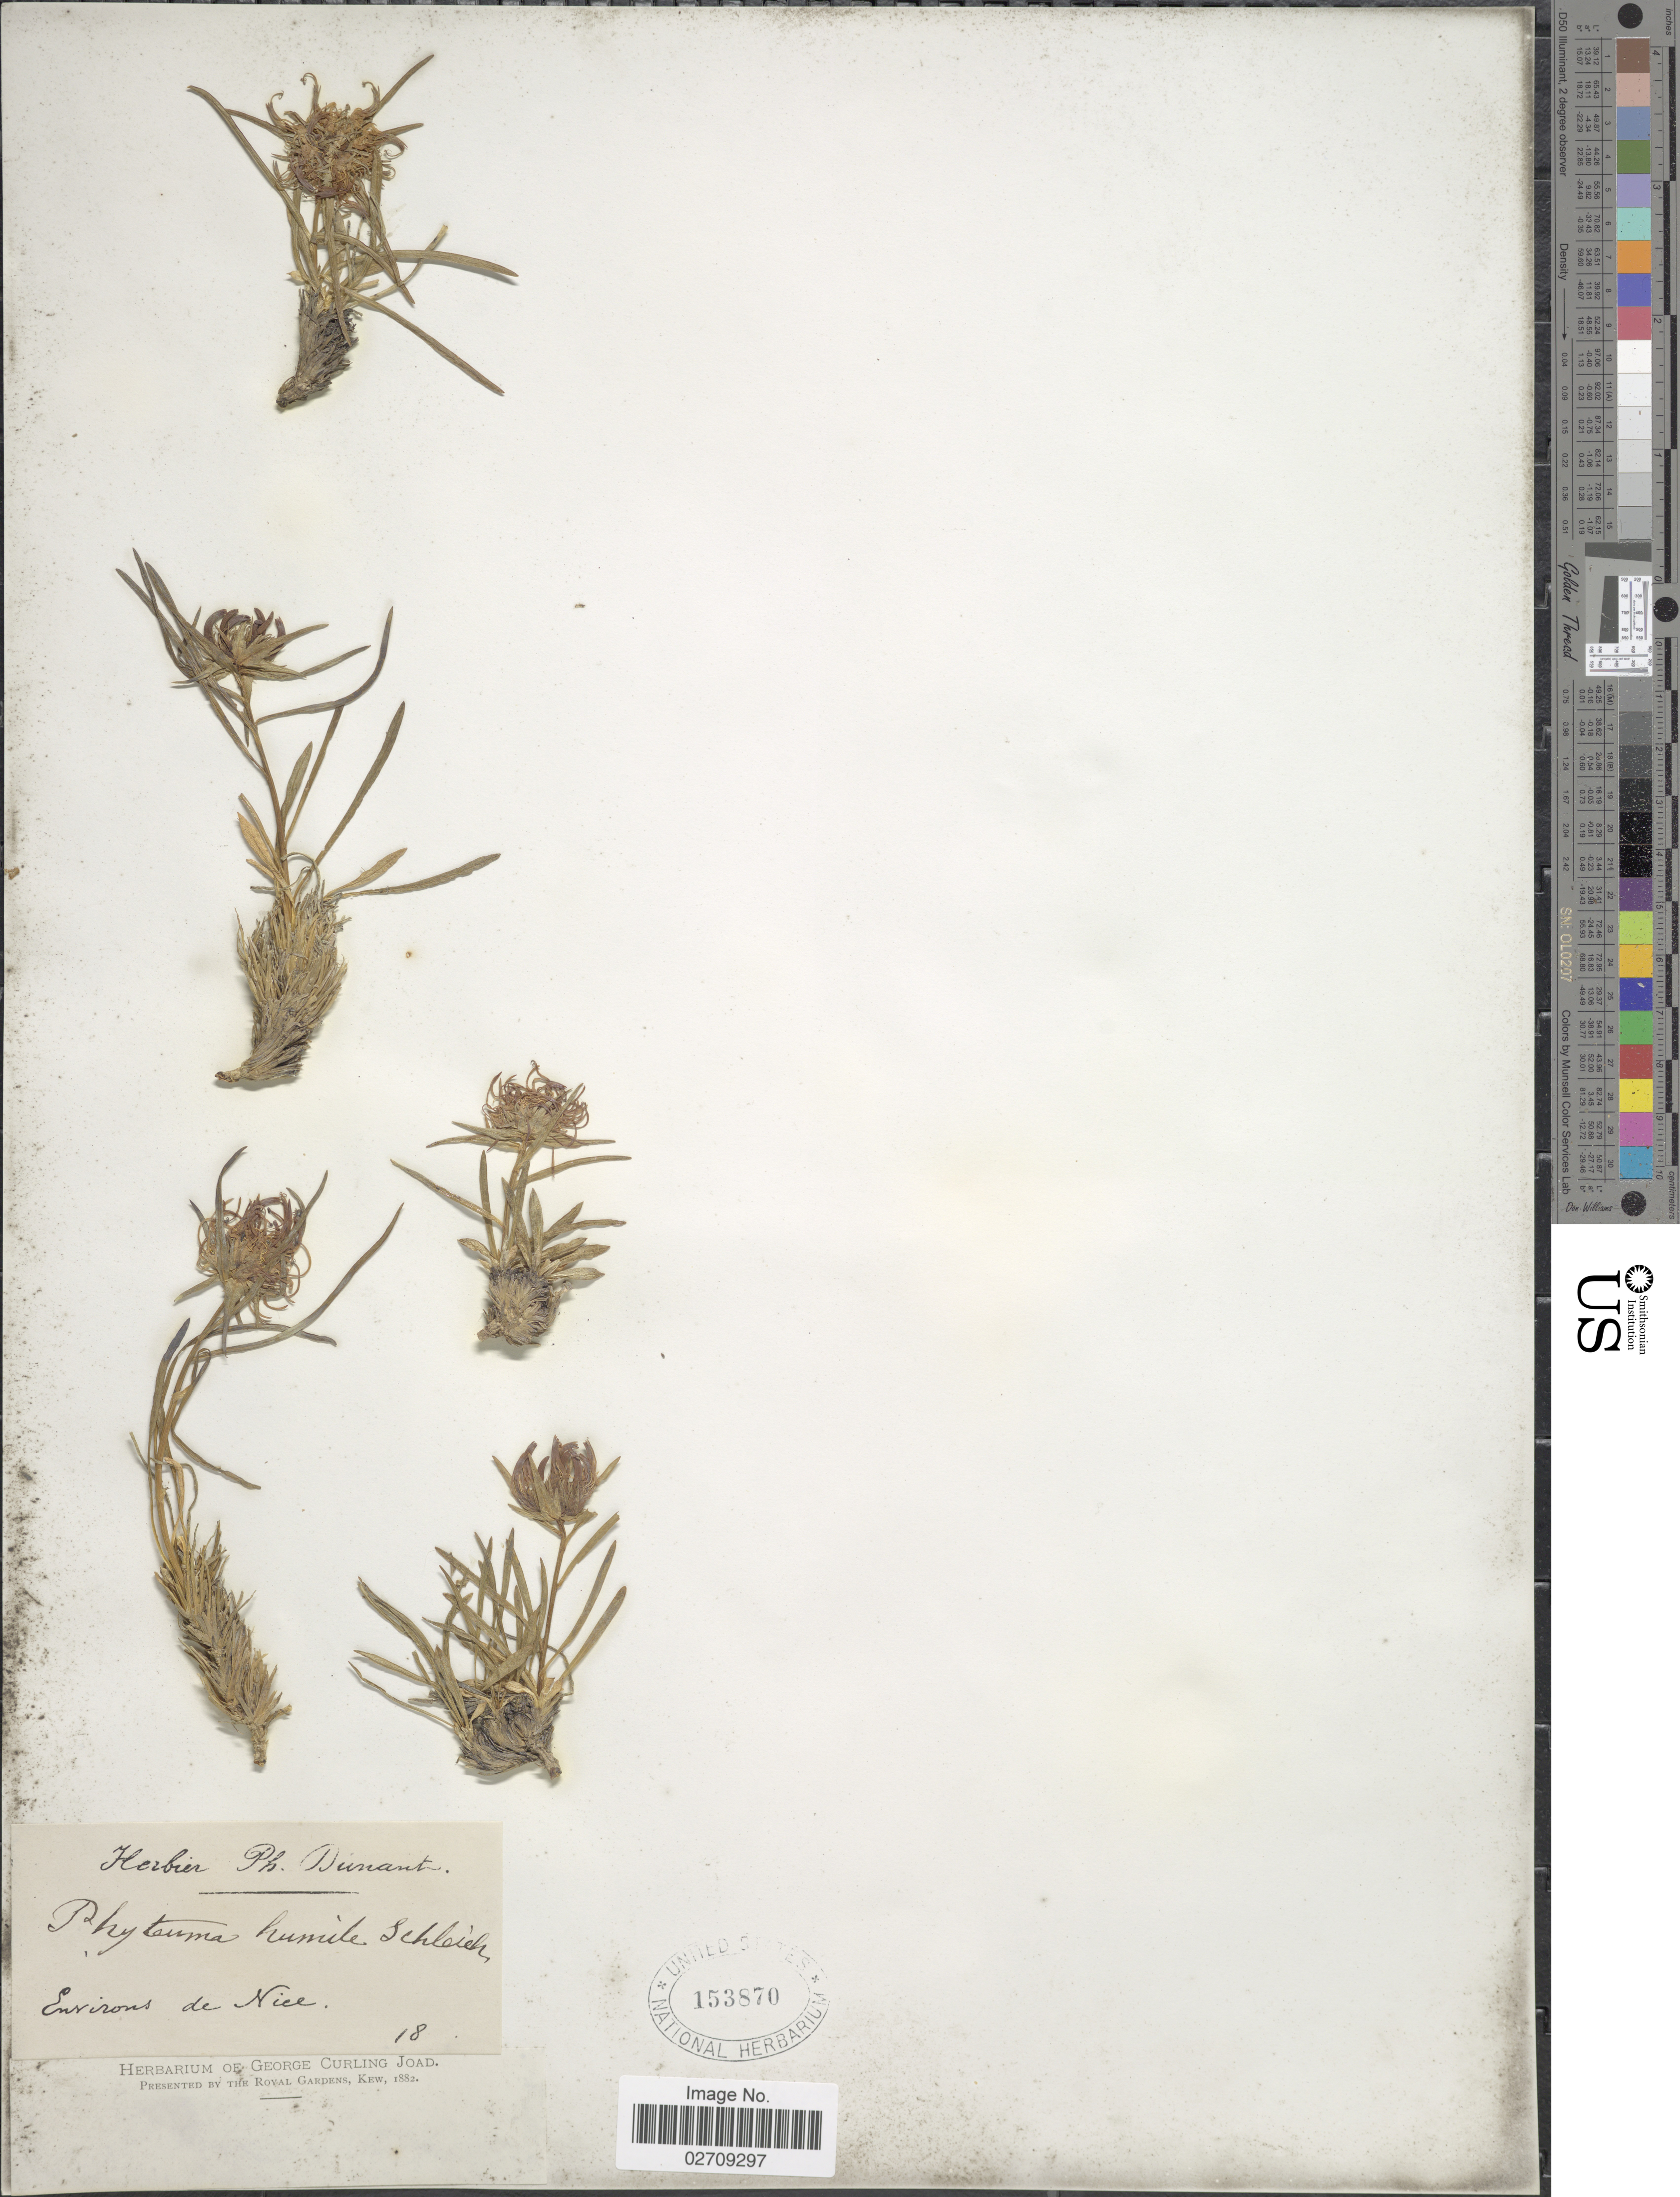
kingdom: Plantae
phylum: Tracheophyta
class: Magnoliopsida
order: Asterales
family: Campanulaceae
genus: Phyteuma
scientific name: Phyteuma hemisphaericum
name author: L.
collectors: ex herb. P. Dunant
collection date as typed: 18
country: France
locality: Environs de Nice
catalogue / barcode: US 153870